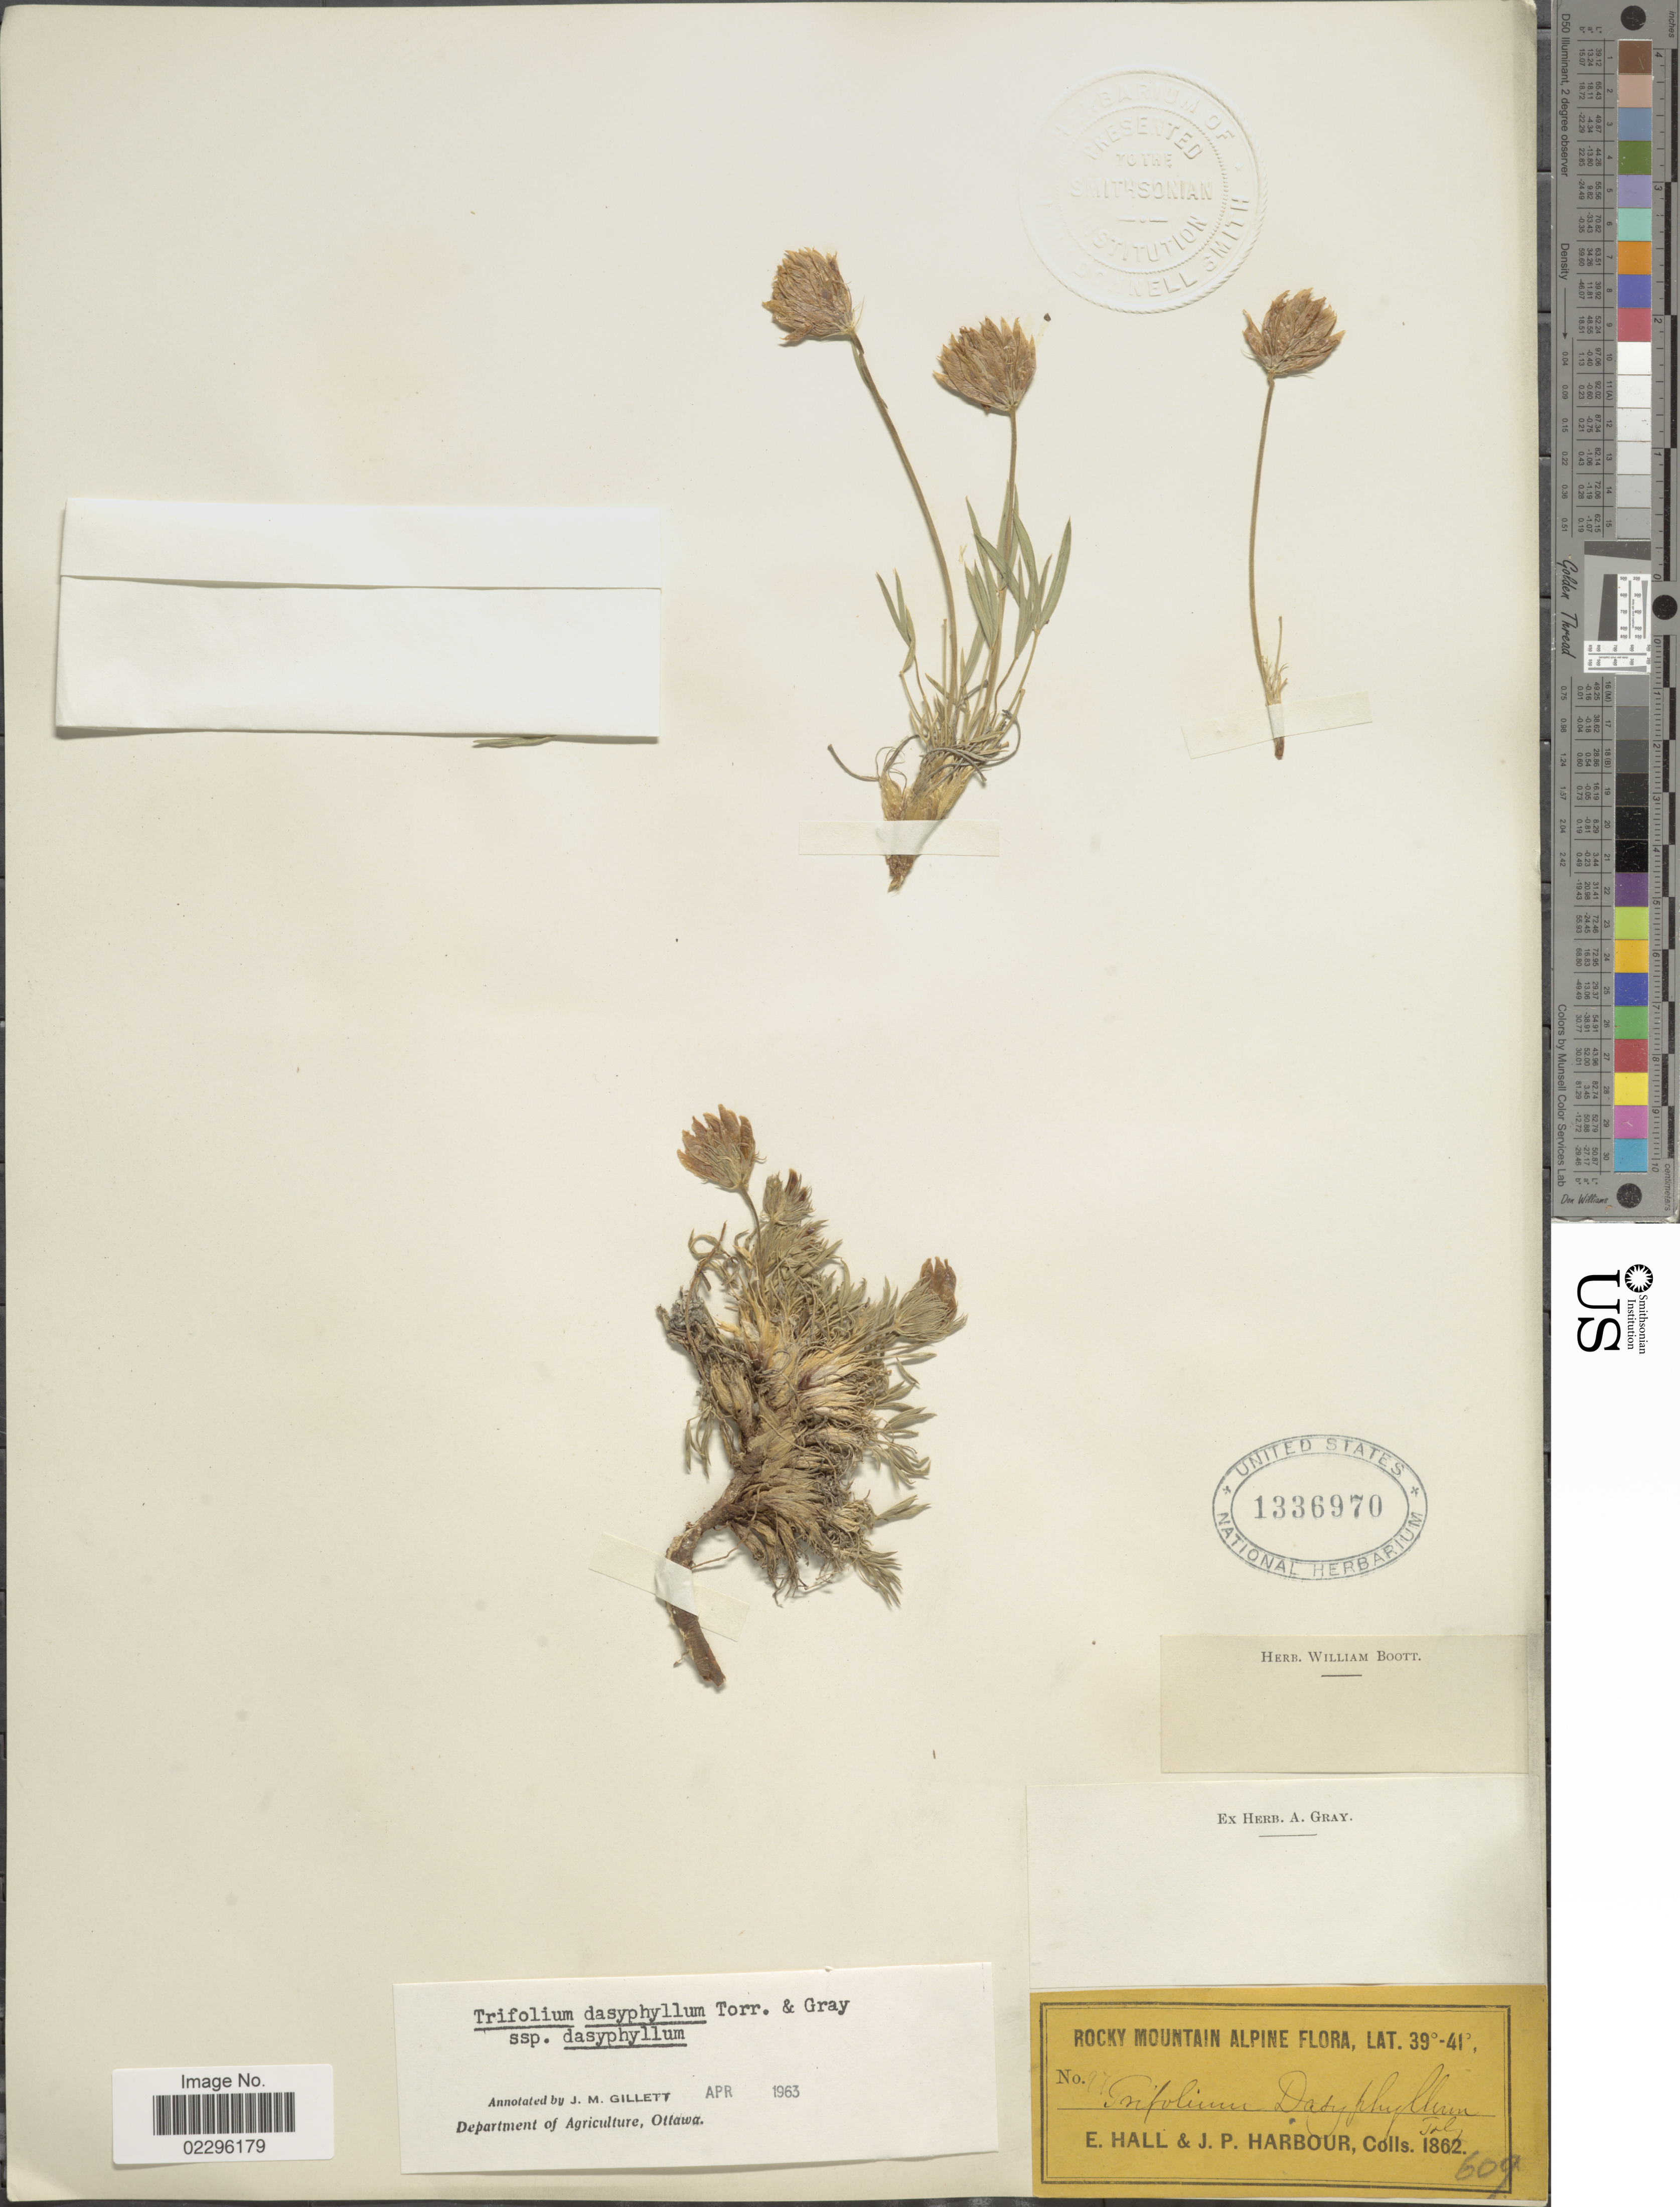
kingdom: Plantae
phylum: Tracheophyta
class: Magnoliopsida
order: Fabales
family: Fabaceae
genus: Trifolium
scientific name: Trifolium dasyphyllum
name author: Torr. & A. Gray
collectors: E. Hall & J. Harbour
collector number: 97/609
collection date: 1862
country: United States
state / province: Colorado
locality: Rocky Mtns. Alpine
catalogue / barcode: US 1336970